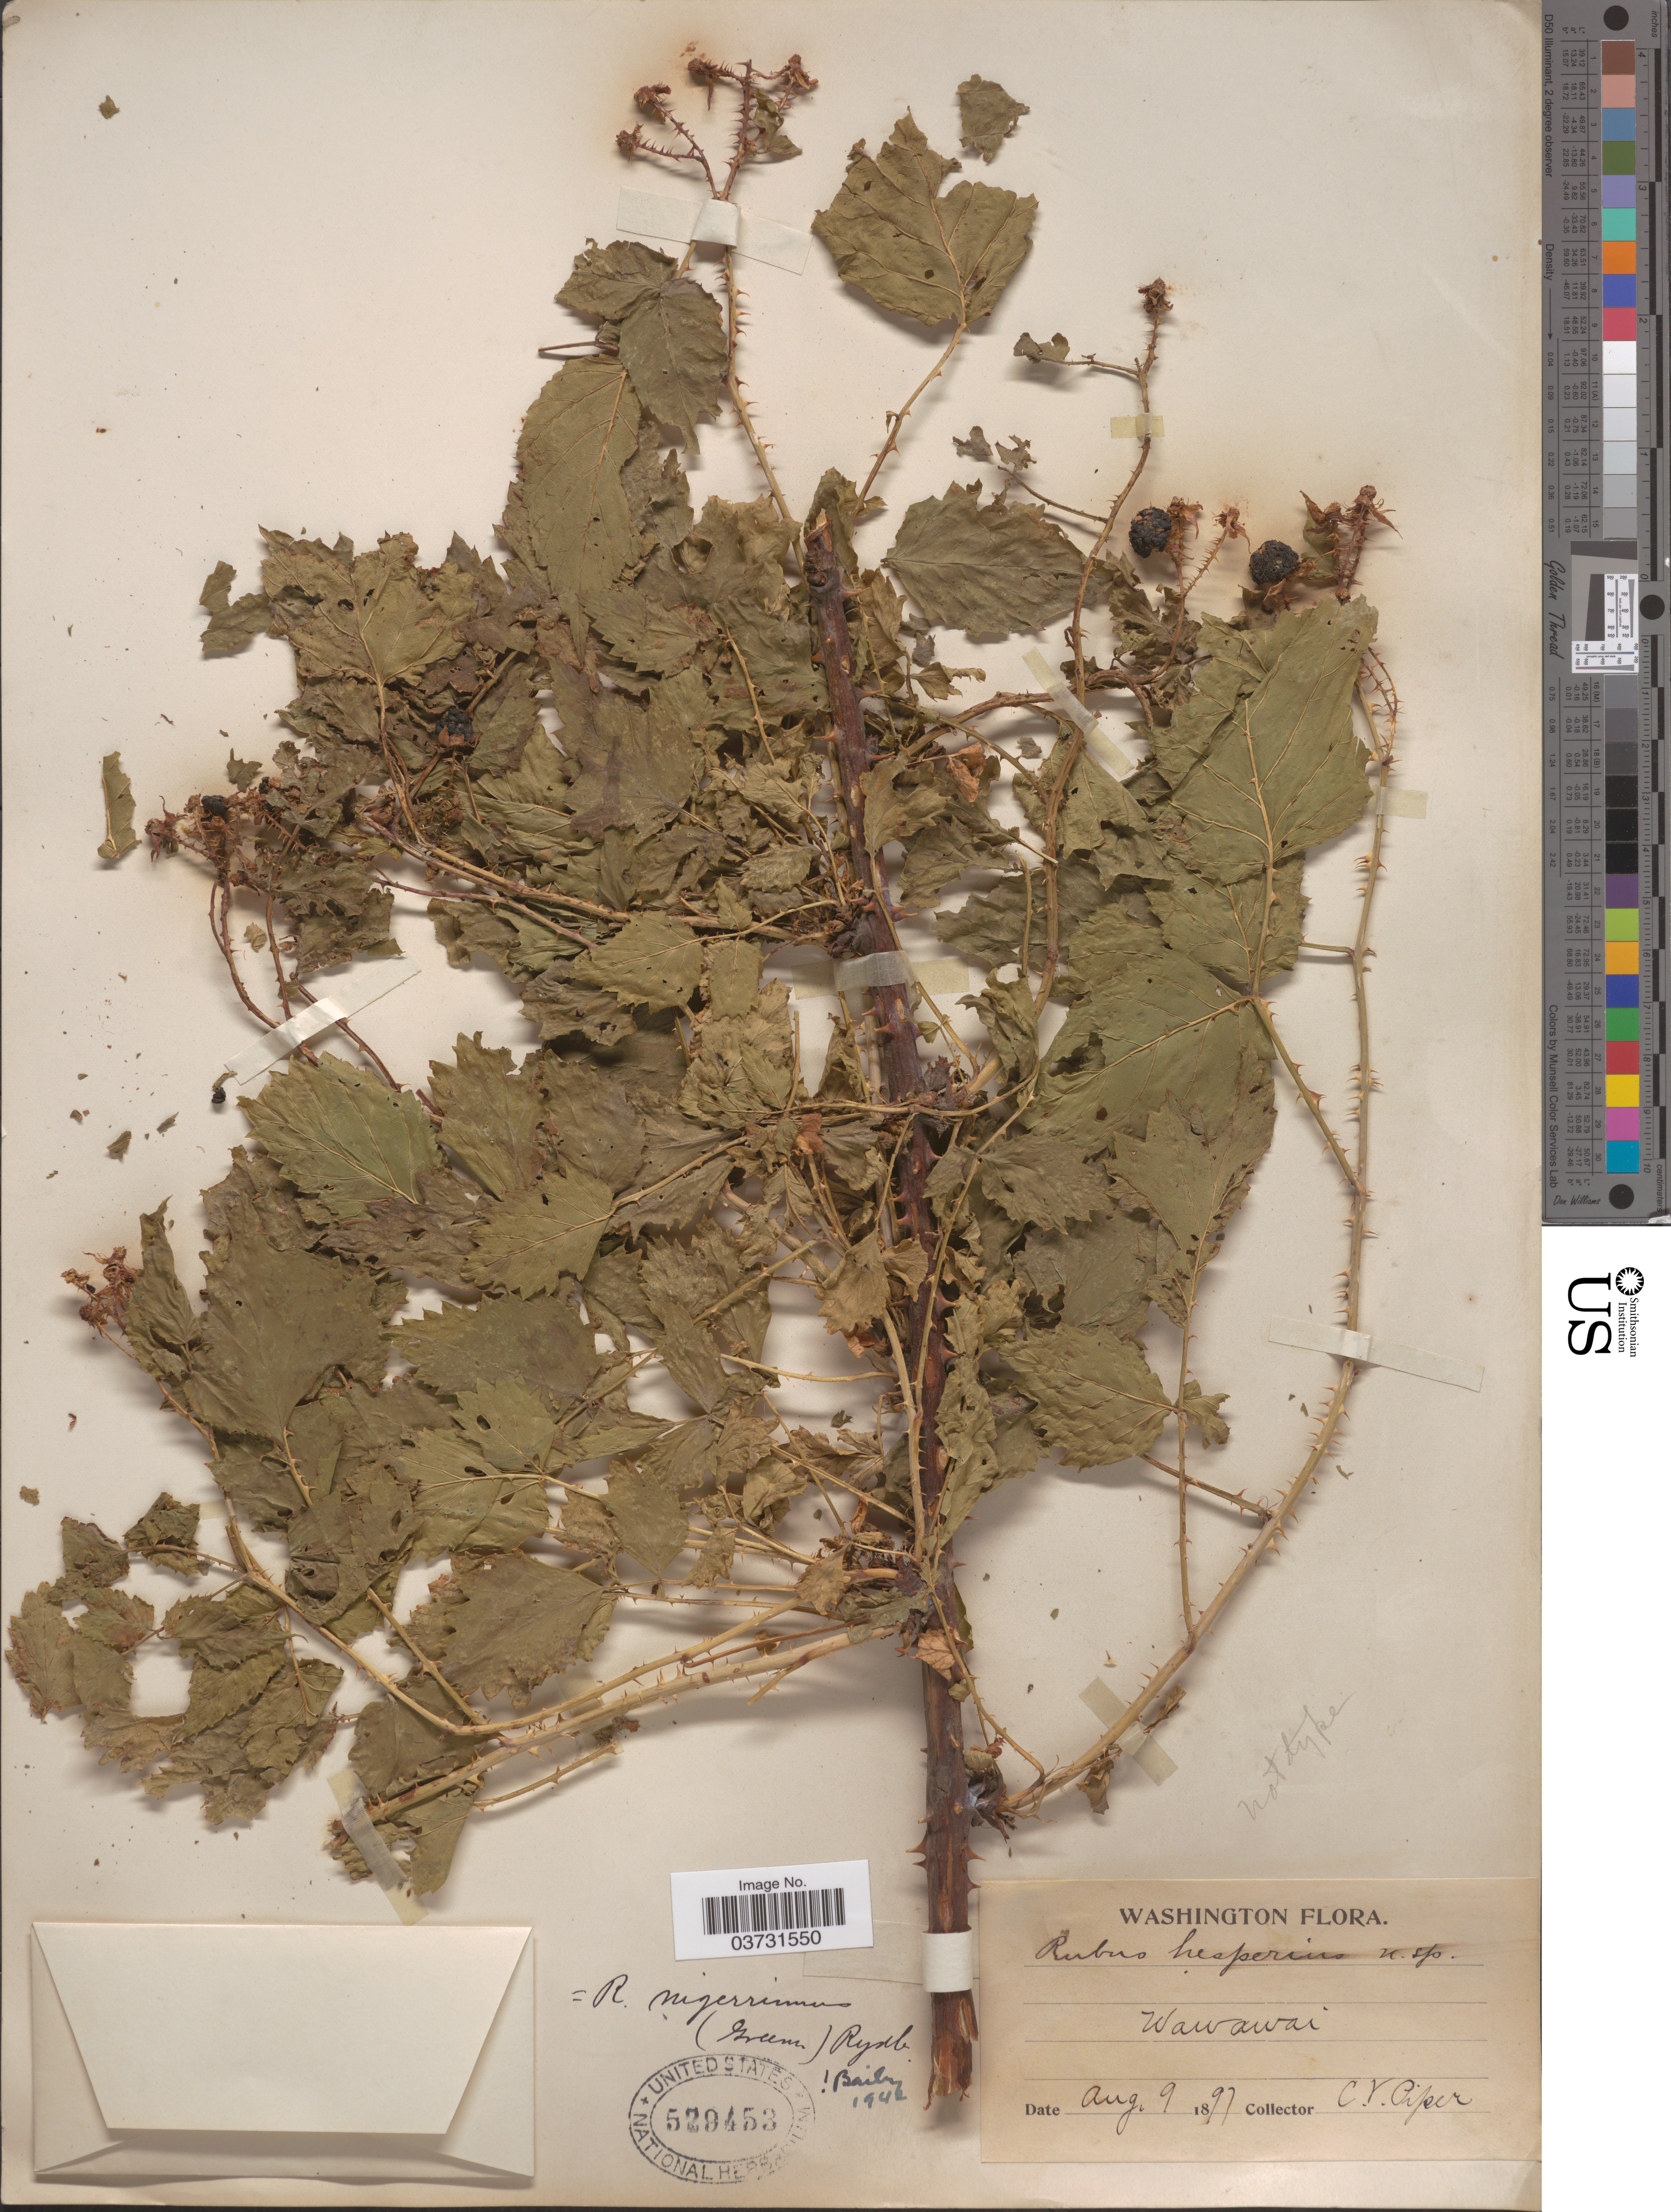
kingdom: Plantae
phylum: Tracheophyta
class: Magnoliopsida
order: Rosales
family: Rosaceae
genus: Rubus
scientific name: Rubus nigerrimus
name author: (Greene) Rydb.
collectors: C. V. Piper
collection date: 1897-08-09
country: United States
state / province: Washington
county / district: Whitman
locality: Wawawai.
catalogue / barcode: US 529453